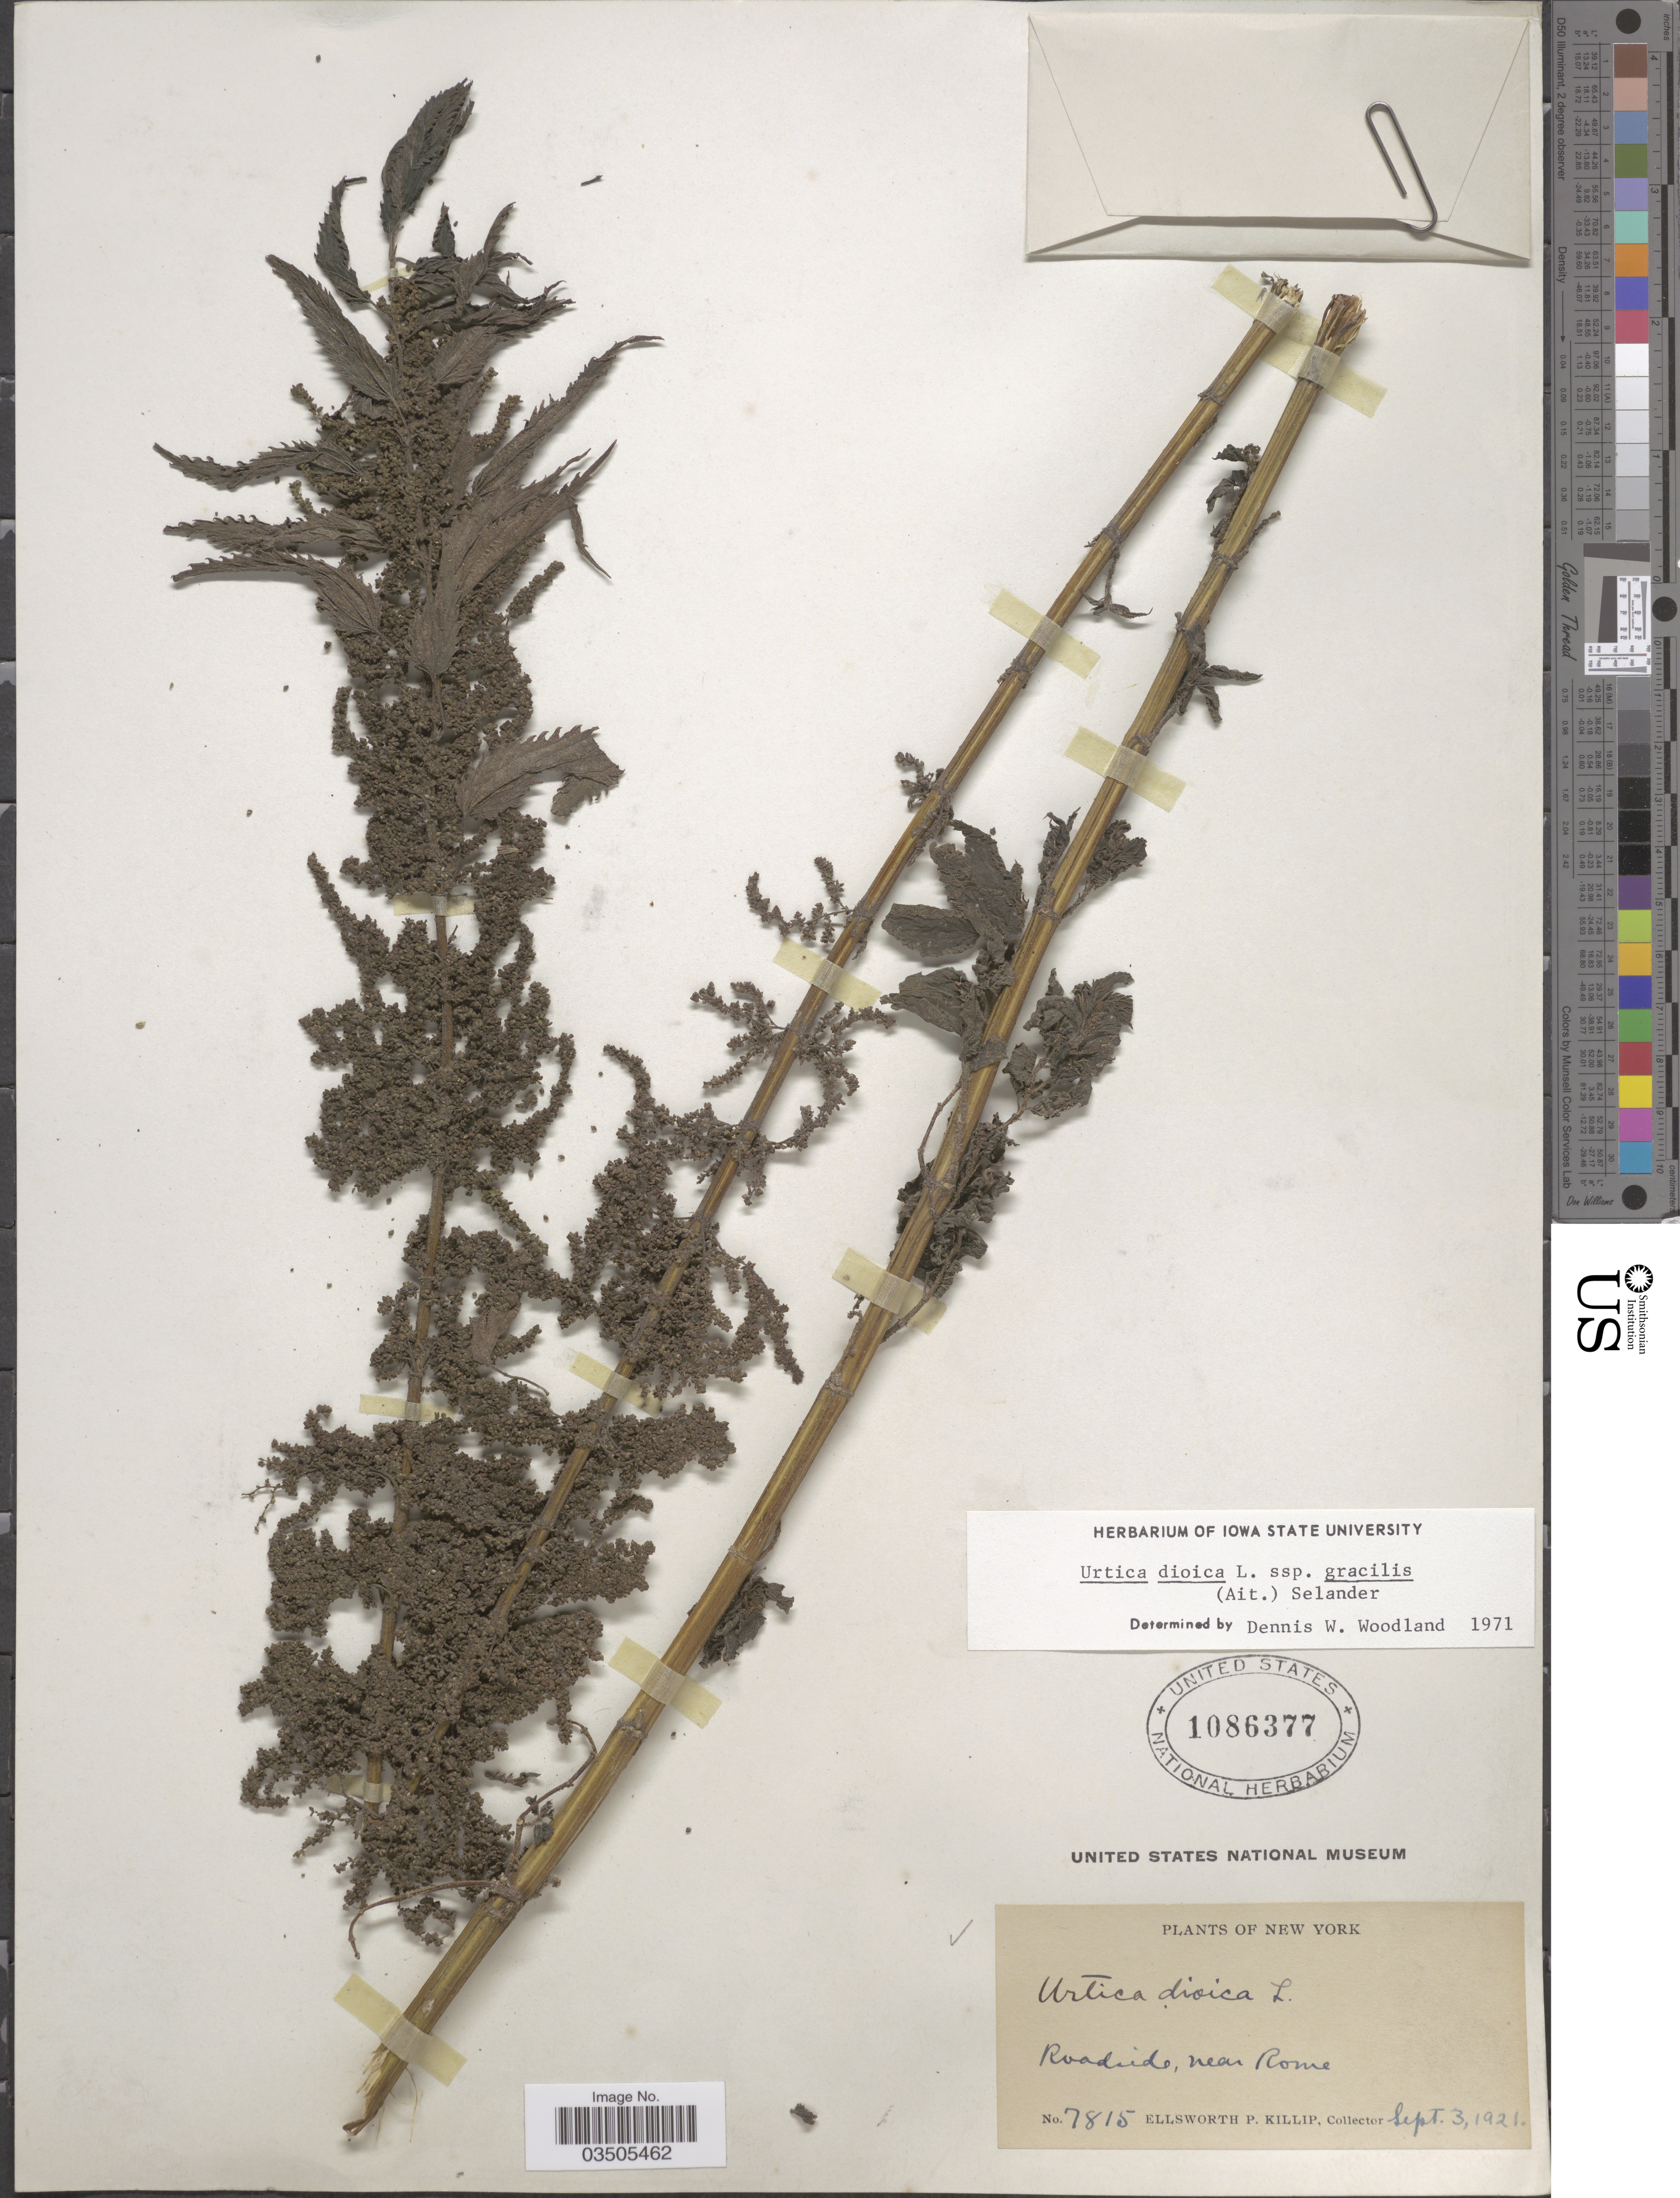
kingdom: Plantae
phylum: Tracheophyta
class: Magnoliopsida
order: Rosales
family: Urticaceae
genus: Urtica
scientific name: Urtica dioica subsp. gracilis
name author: L.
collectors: E. P. Killip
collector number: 7815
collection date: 1921-09-03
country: United States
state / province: New York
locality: Roadside, near Rome.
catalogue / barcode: US 1086377